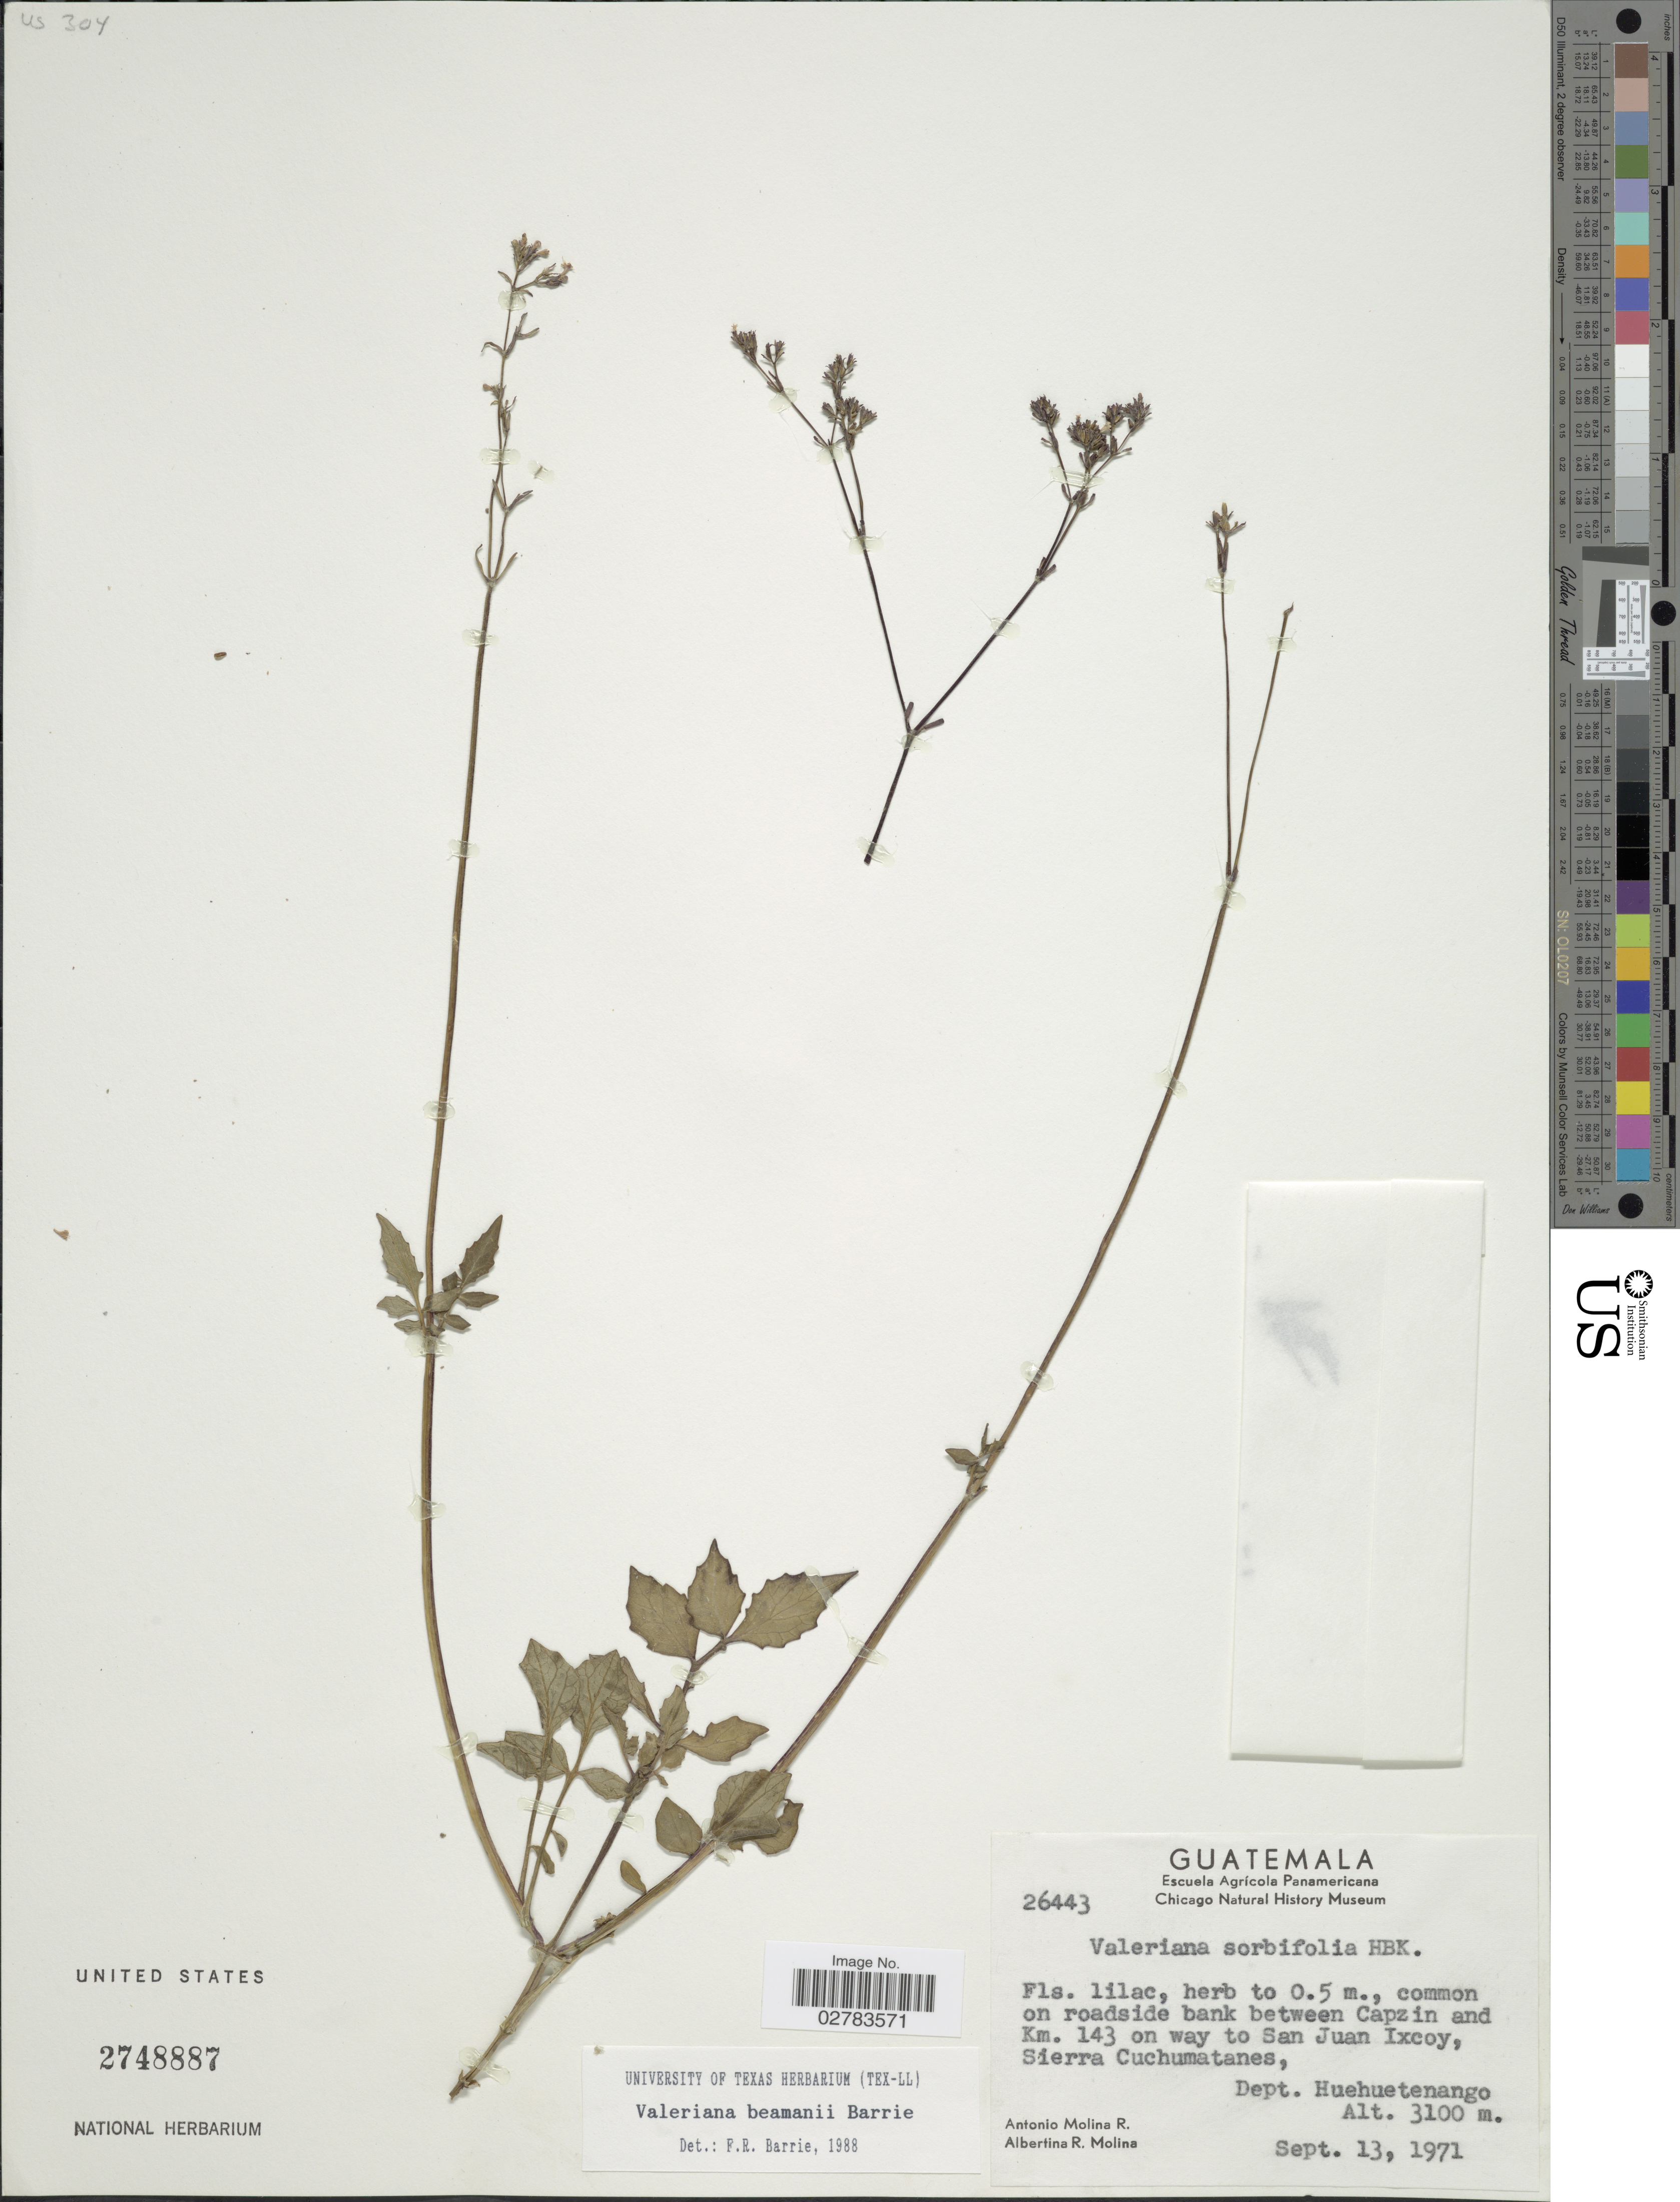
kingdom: Plantae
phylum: Tracheophyta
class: Magnoliopsida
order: Dipsacales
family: Caprifoliaceae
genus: Valeriana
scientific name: Valeriana beamanii Barrie, ined.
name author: Barrie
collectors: A. Molina R. & A. R. Molina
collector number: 26443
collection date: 1971-09-13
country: Guatemala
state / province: Huehuetenango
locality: Common on roadside bank between Capzin and Km. 143 on way to San Juan Ixcoy, Sierra Cuchumatanes, Dept. Huehuetenango.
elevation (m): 3100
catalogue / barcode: US 2748887